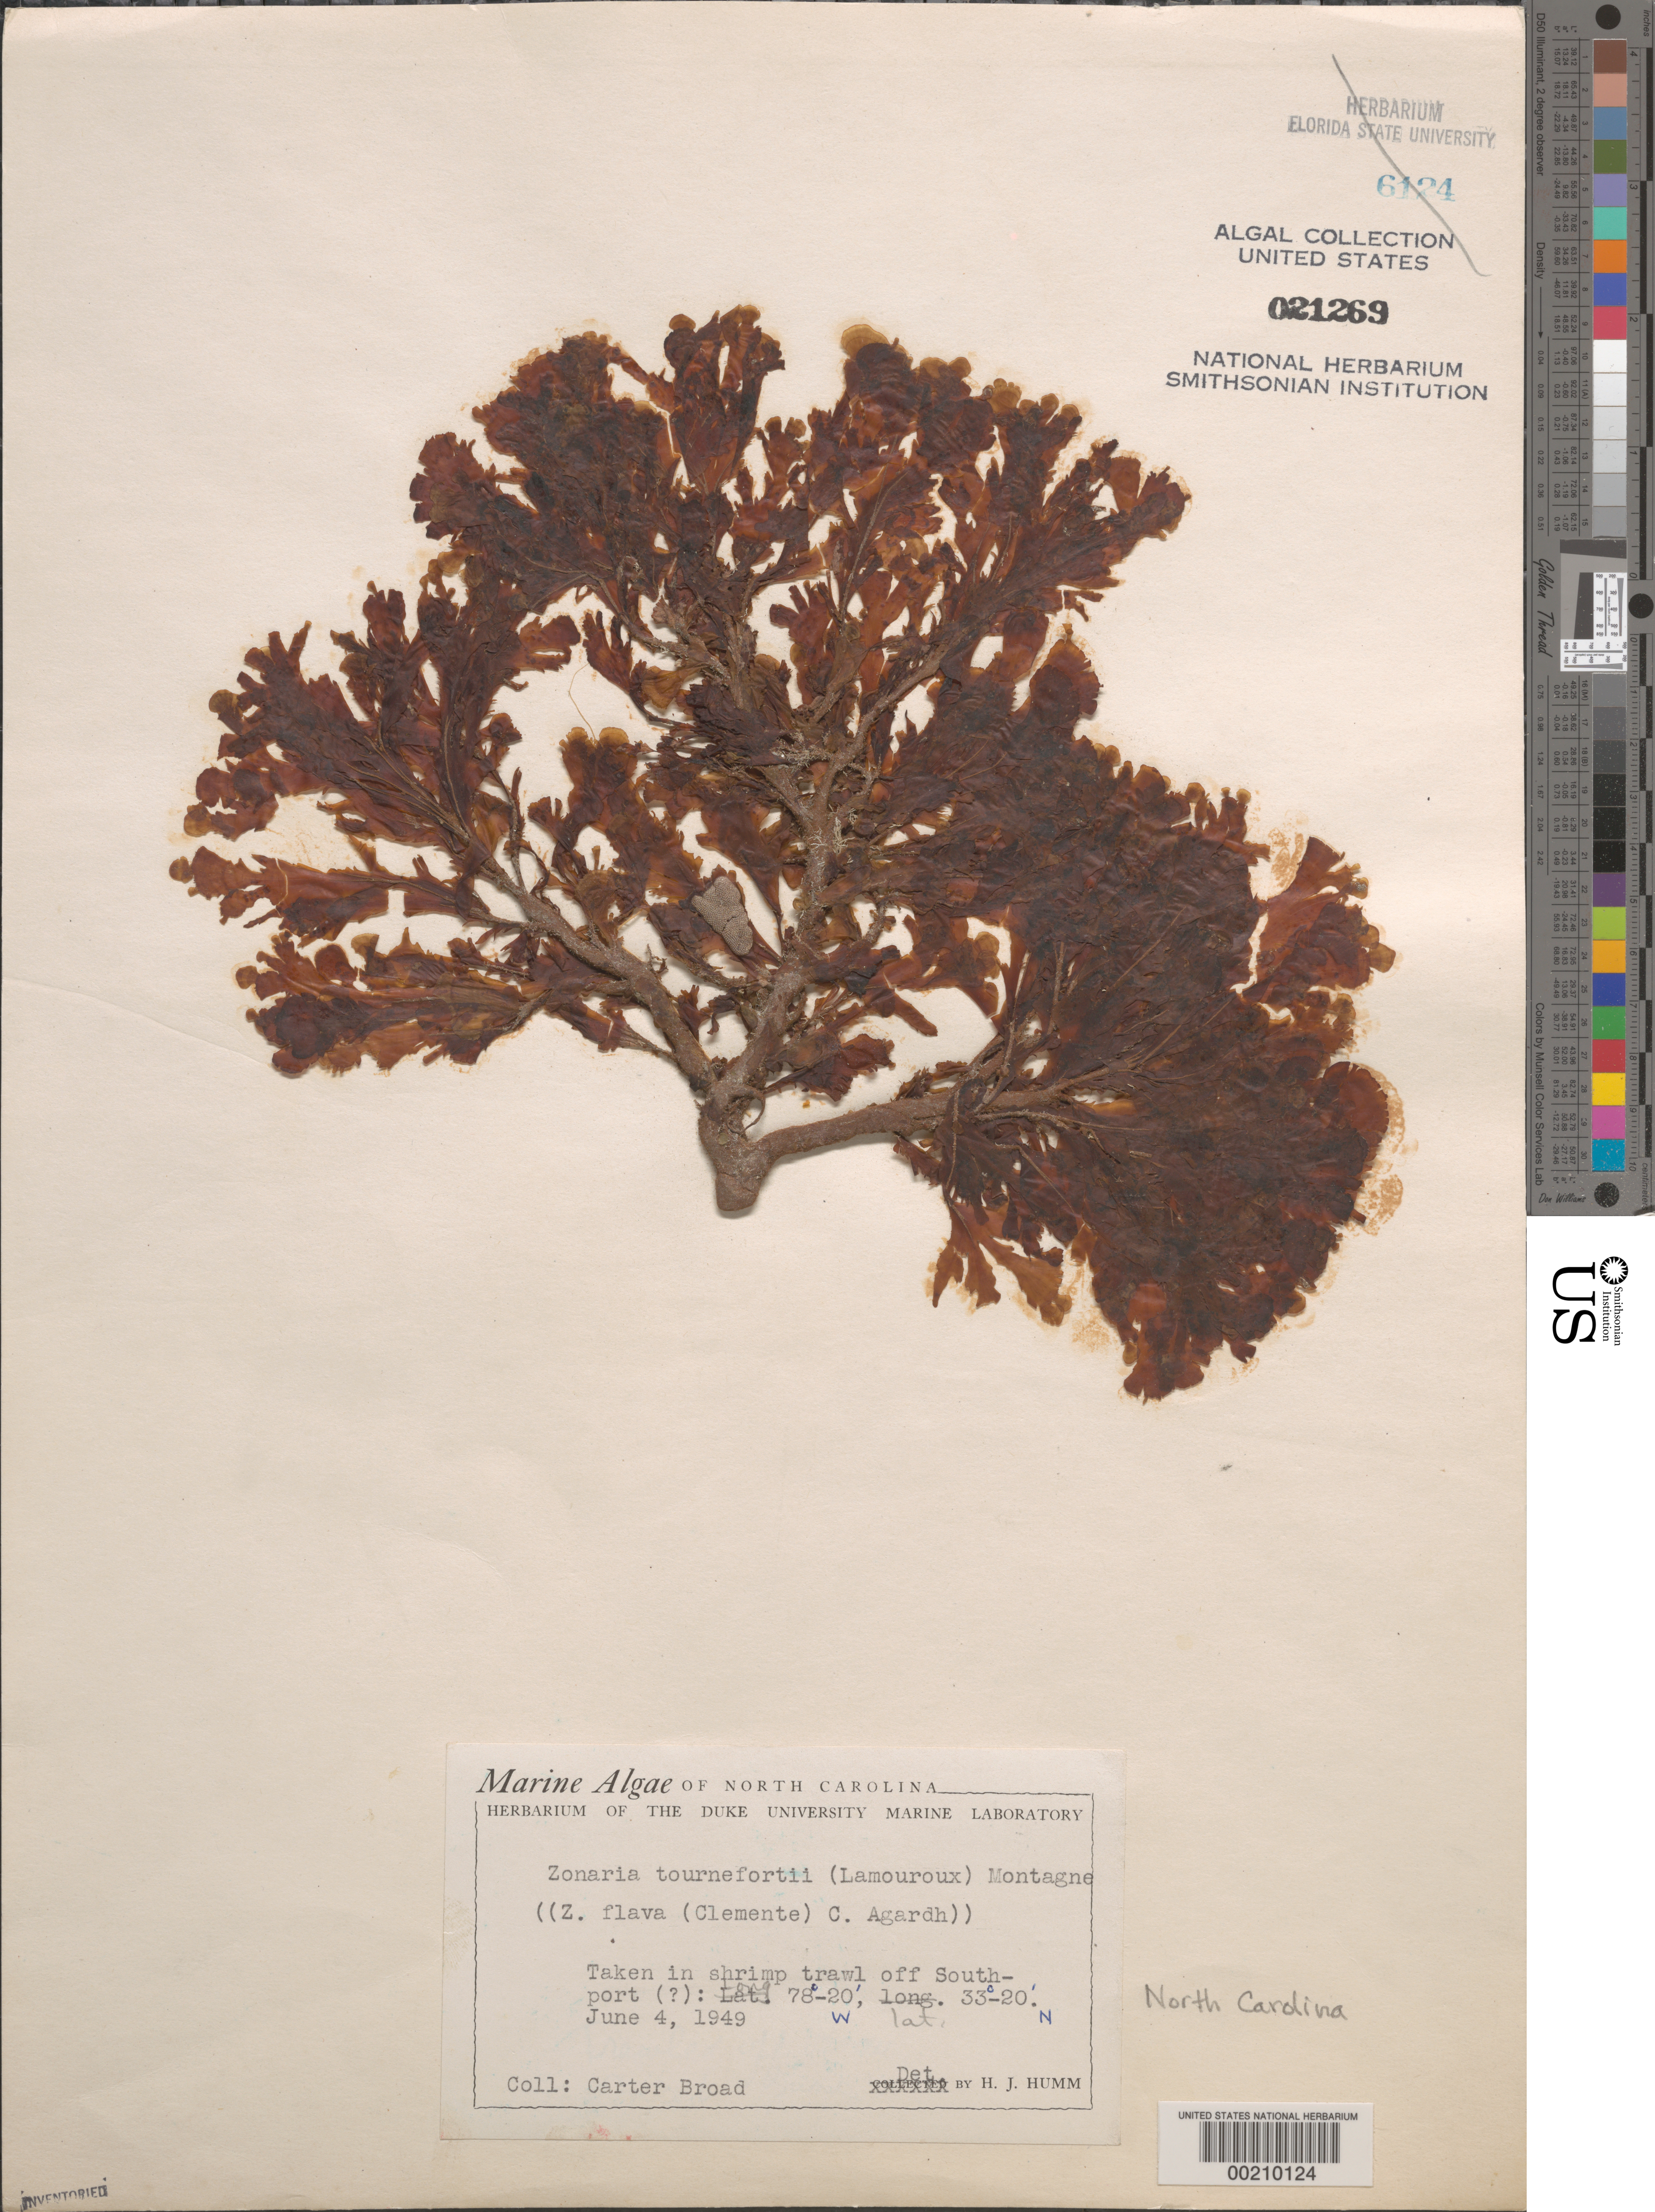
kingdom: Chromista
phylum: Ochrophyta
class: Phaeophyceae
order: Dictyotales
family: Dictyotaceae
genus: Zonaria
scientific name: Zonaria tournefortii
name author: (J.V.Lamouroux) Mont.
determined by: Humm, Harold J.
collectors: C. Broad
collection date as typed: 04 Jun 1949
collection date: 1949-06-04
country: United States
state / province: North Carolina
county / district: Brunswick County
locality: Atlantic Ocean off Southport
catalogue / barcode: US 21269